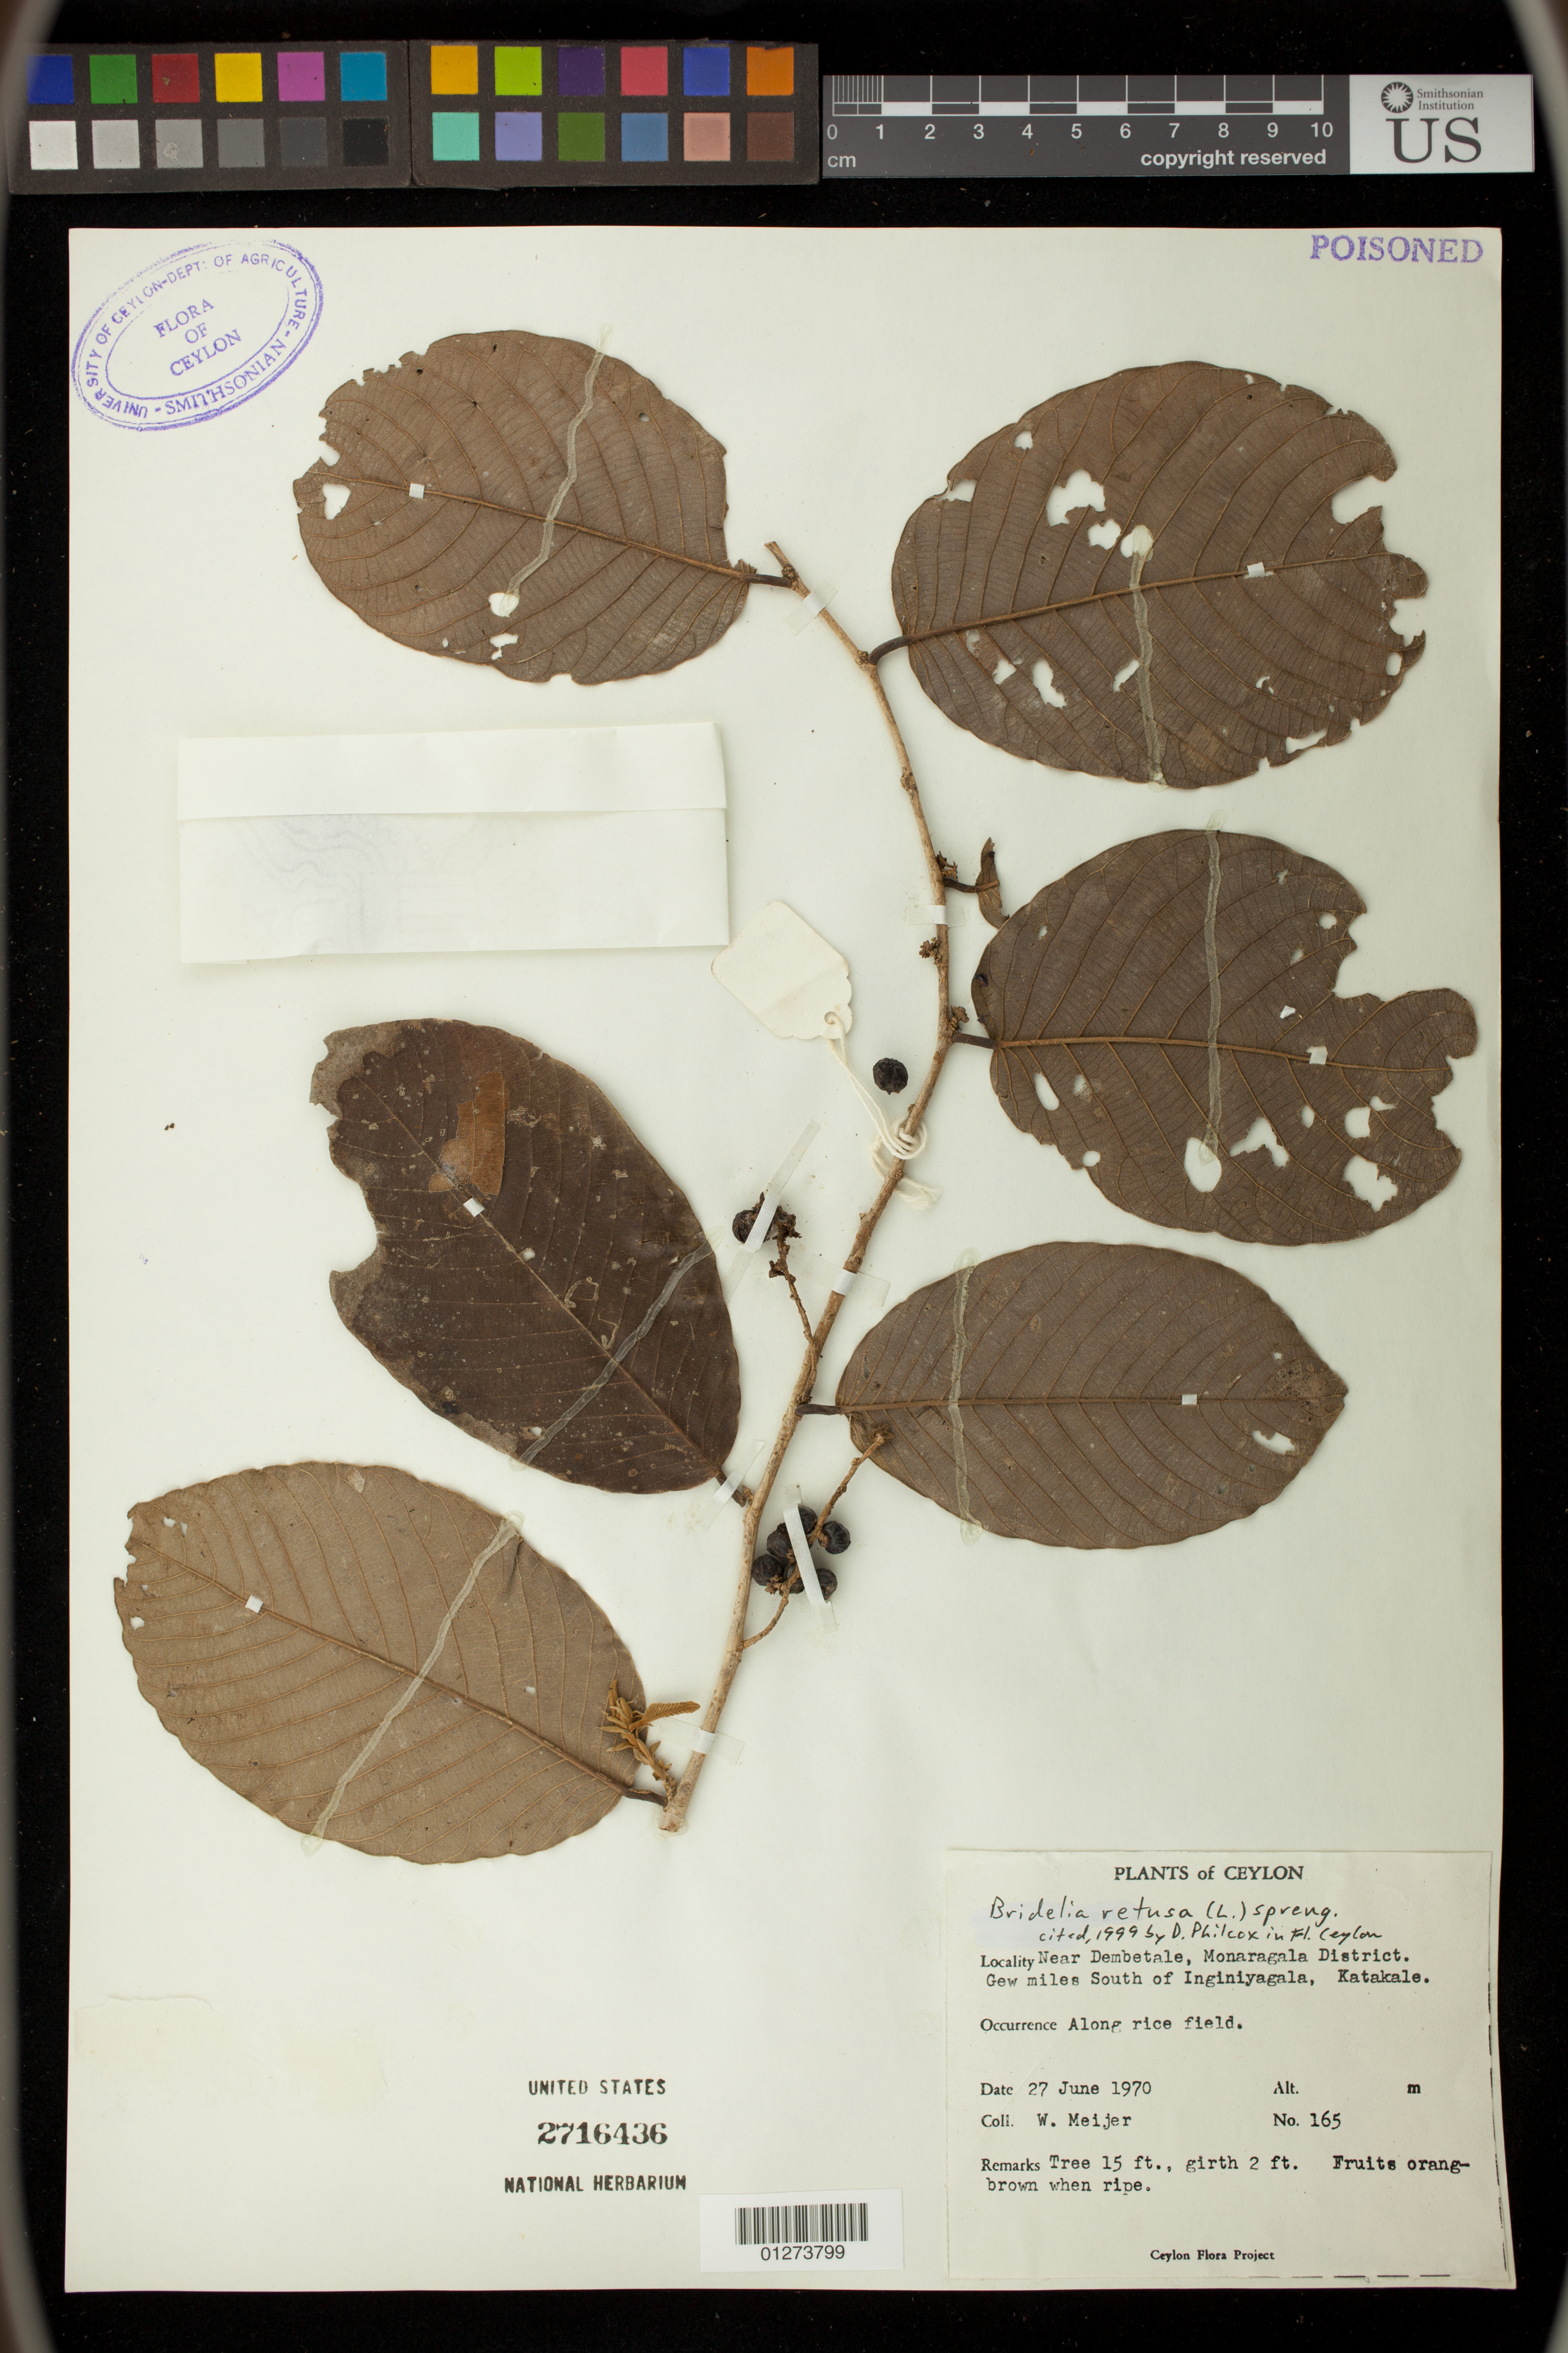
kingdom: Plantae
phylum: Tracheophyta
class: Magnoliopsida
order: Malpighiales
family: Phyllanthaceae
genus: Bridelia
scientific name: Bridelia retusa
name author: (L.) A. Juss.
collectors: W. Meijer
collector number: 165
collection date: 1970-06-27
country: Sri Lanka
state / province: Uva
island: Ceylon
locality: Ceylon: Near Dembetale, Monaragala District. Gew (sic) [few] miles South of Inginiyagala, Katakale.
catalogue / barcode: US 2716436